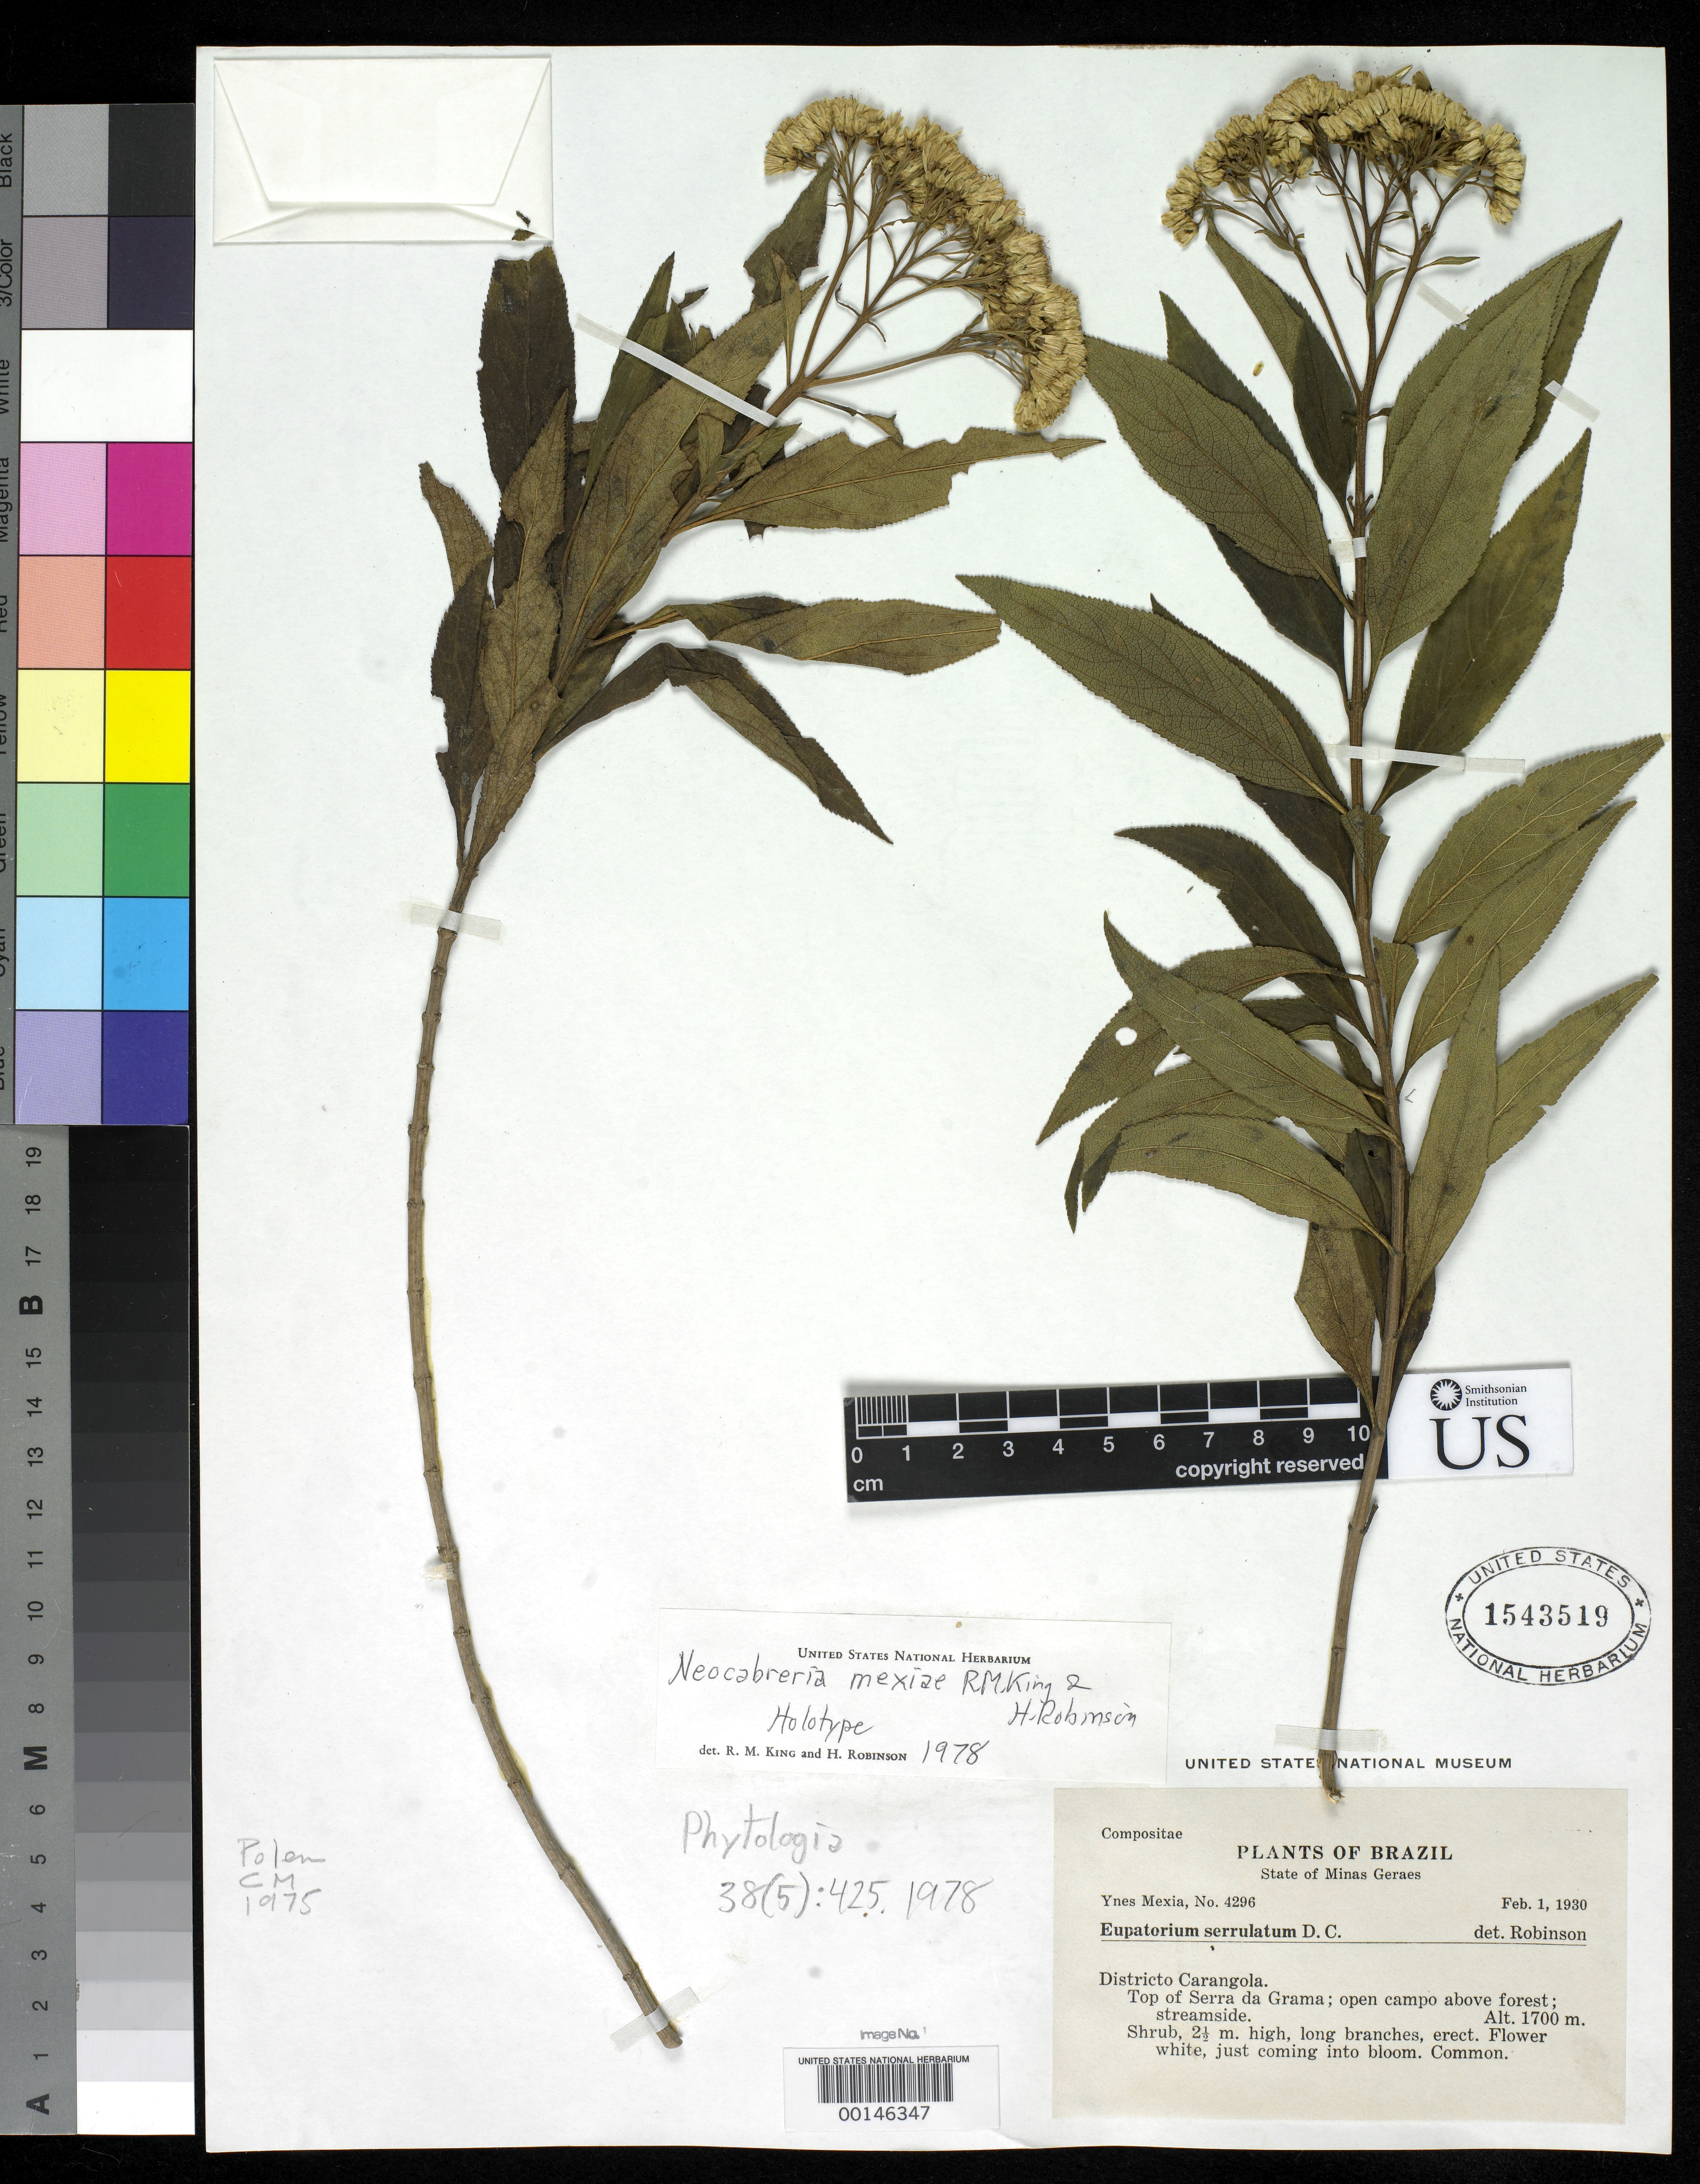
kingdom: Plantae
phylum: Tracheophyta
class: Magnoliopsida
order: Asterales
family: Asteraceae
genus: Neocabreria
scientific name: Neocabreria mexiae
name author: R.M. King & H. Rob.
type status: Holotype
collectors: Y. Mexia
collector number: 4296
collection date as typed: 01 Feb 1930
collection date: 1930-02-01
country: Brazil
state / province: Minas Gerais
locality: Districto carangola, top of Serra de Grama.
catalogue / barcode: US 1543519